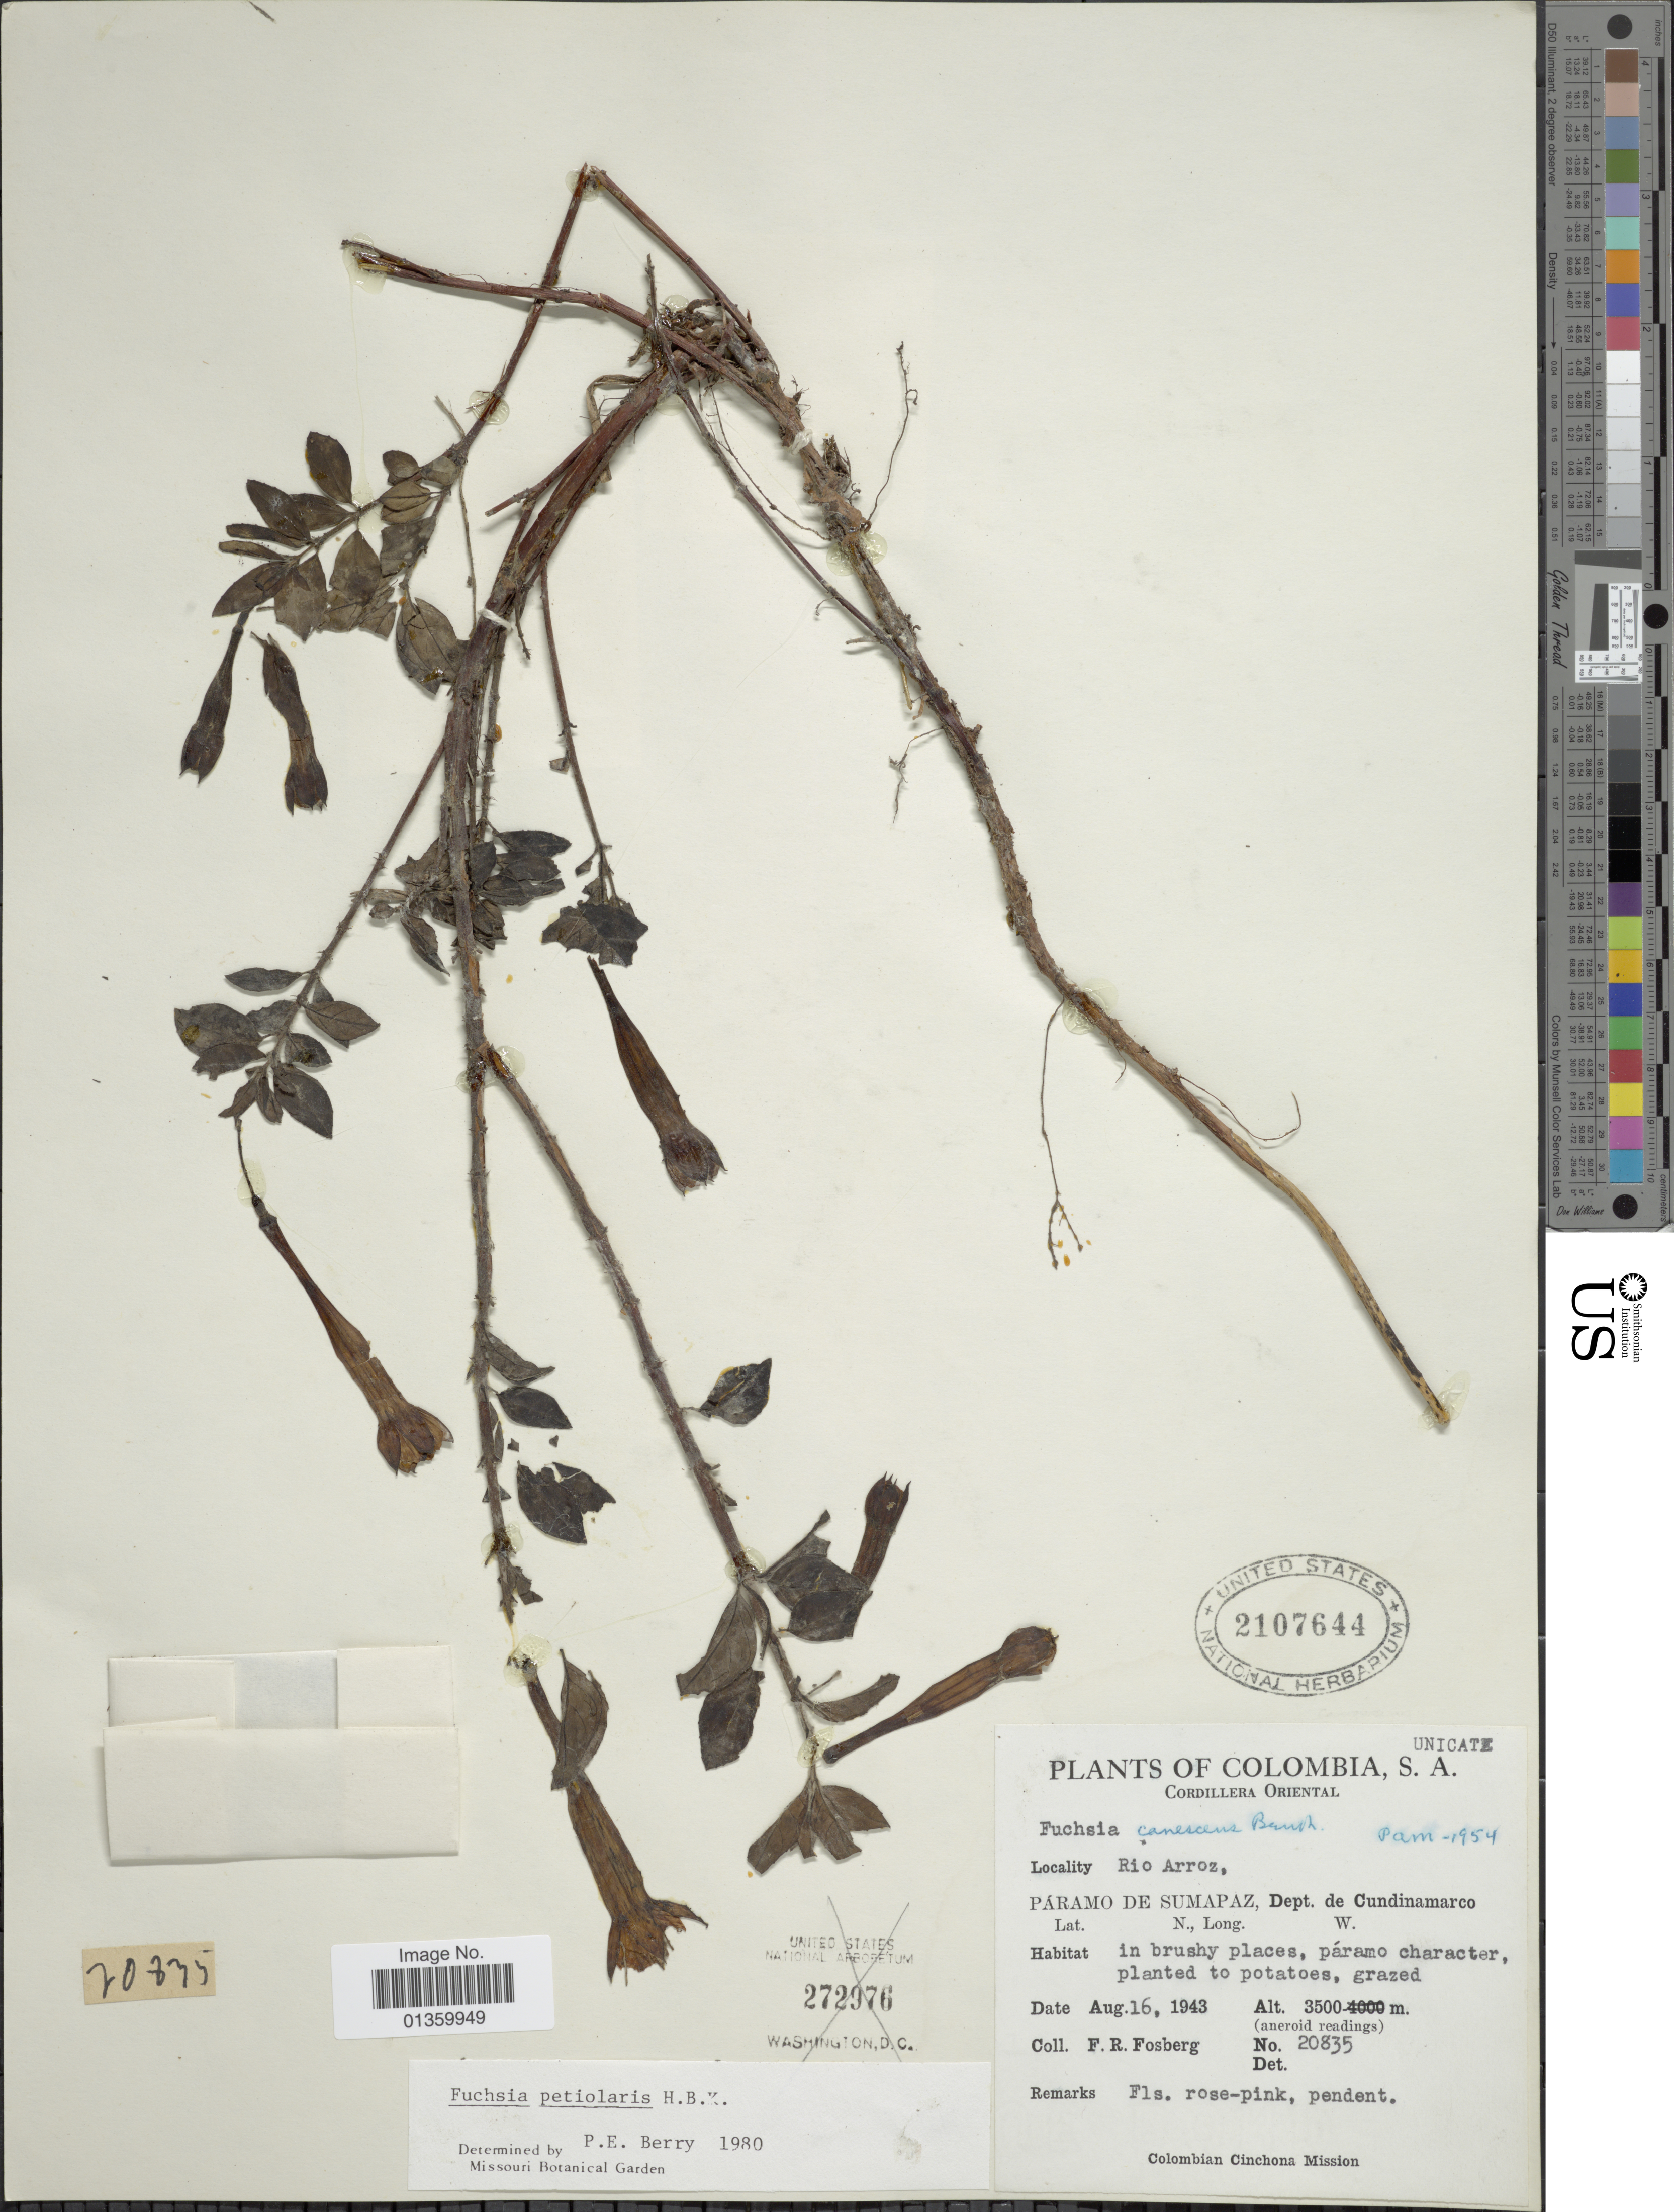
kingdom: Plantae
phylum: Tracheophyta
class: Magnoliopsida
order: Myrtales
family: Onagraceae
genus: Fuchsia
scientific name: Fuchsia petiolaris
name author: Kunth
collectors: F. R. Fosberg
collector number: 20835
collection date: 1943-08-16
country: Colombia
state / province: Cundinamarca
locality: Rio Arroz, Páramo de Sumapaz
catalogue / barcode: US 2107644